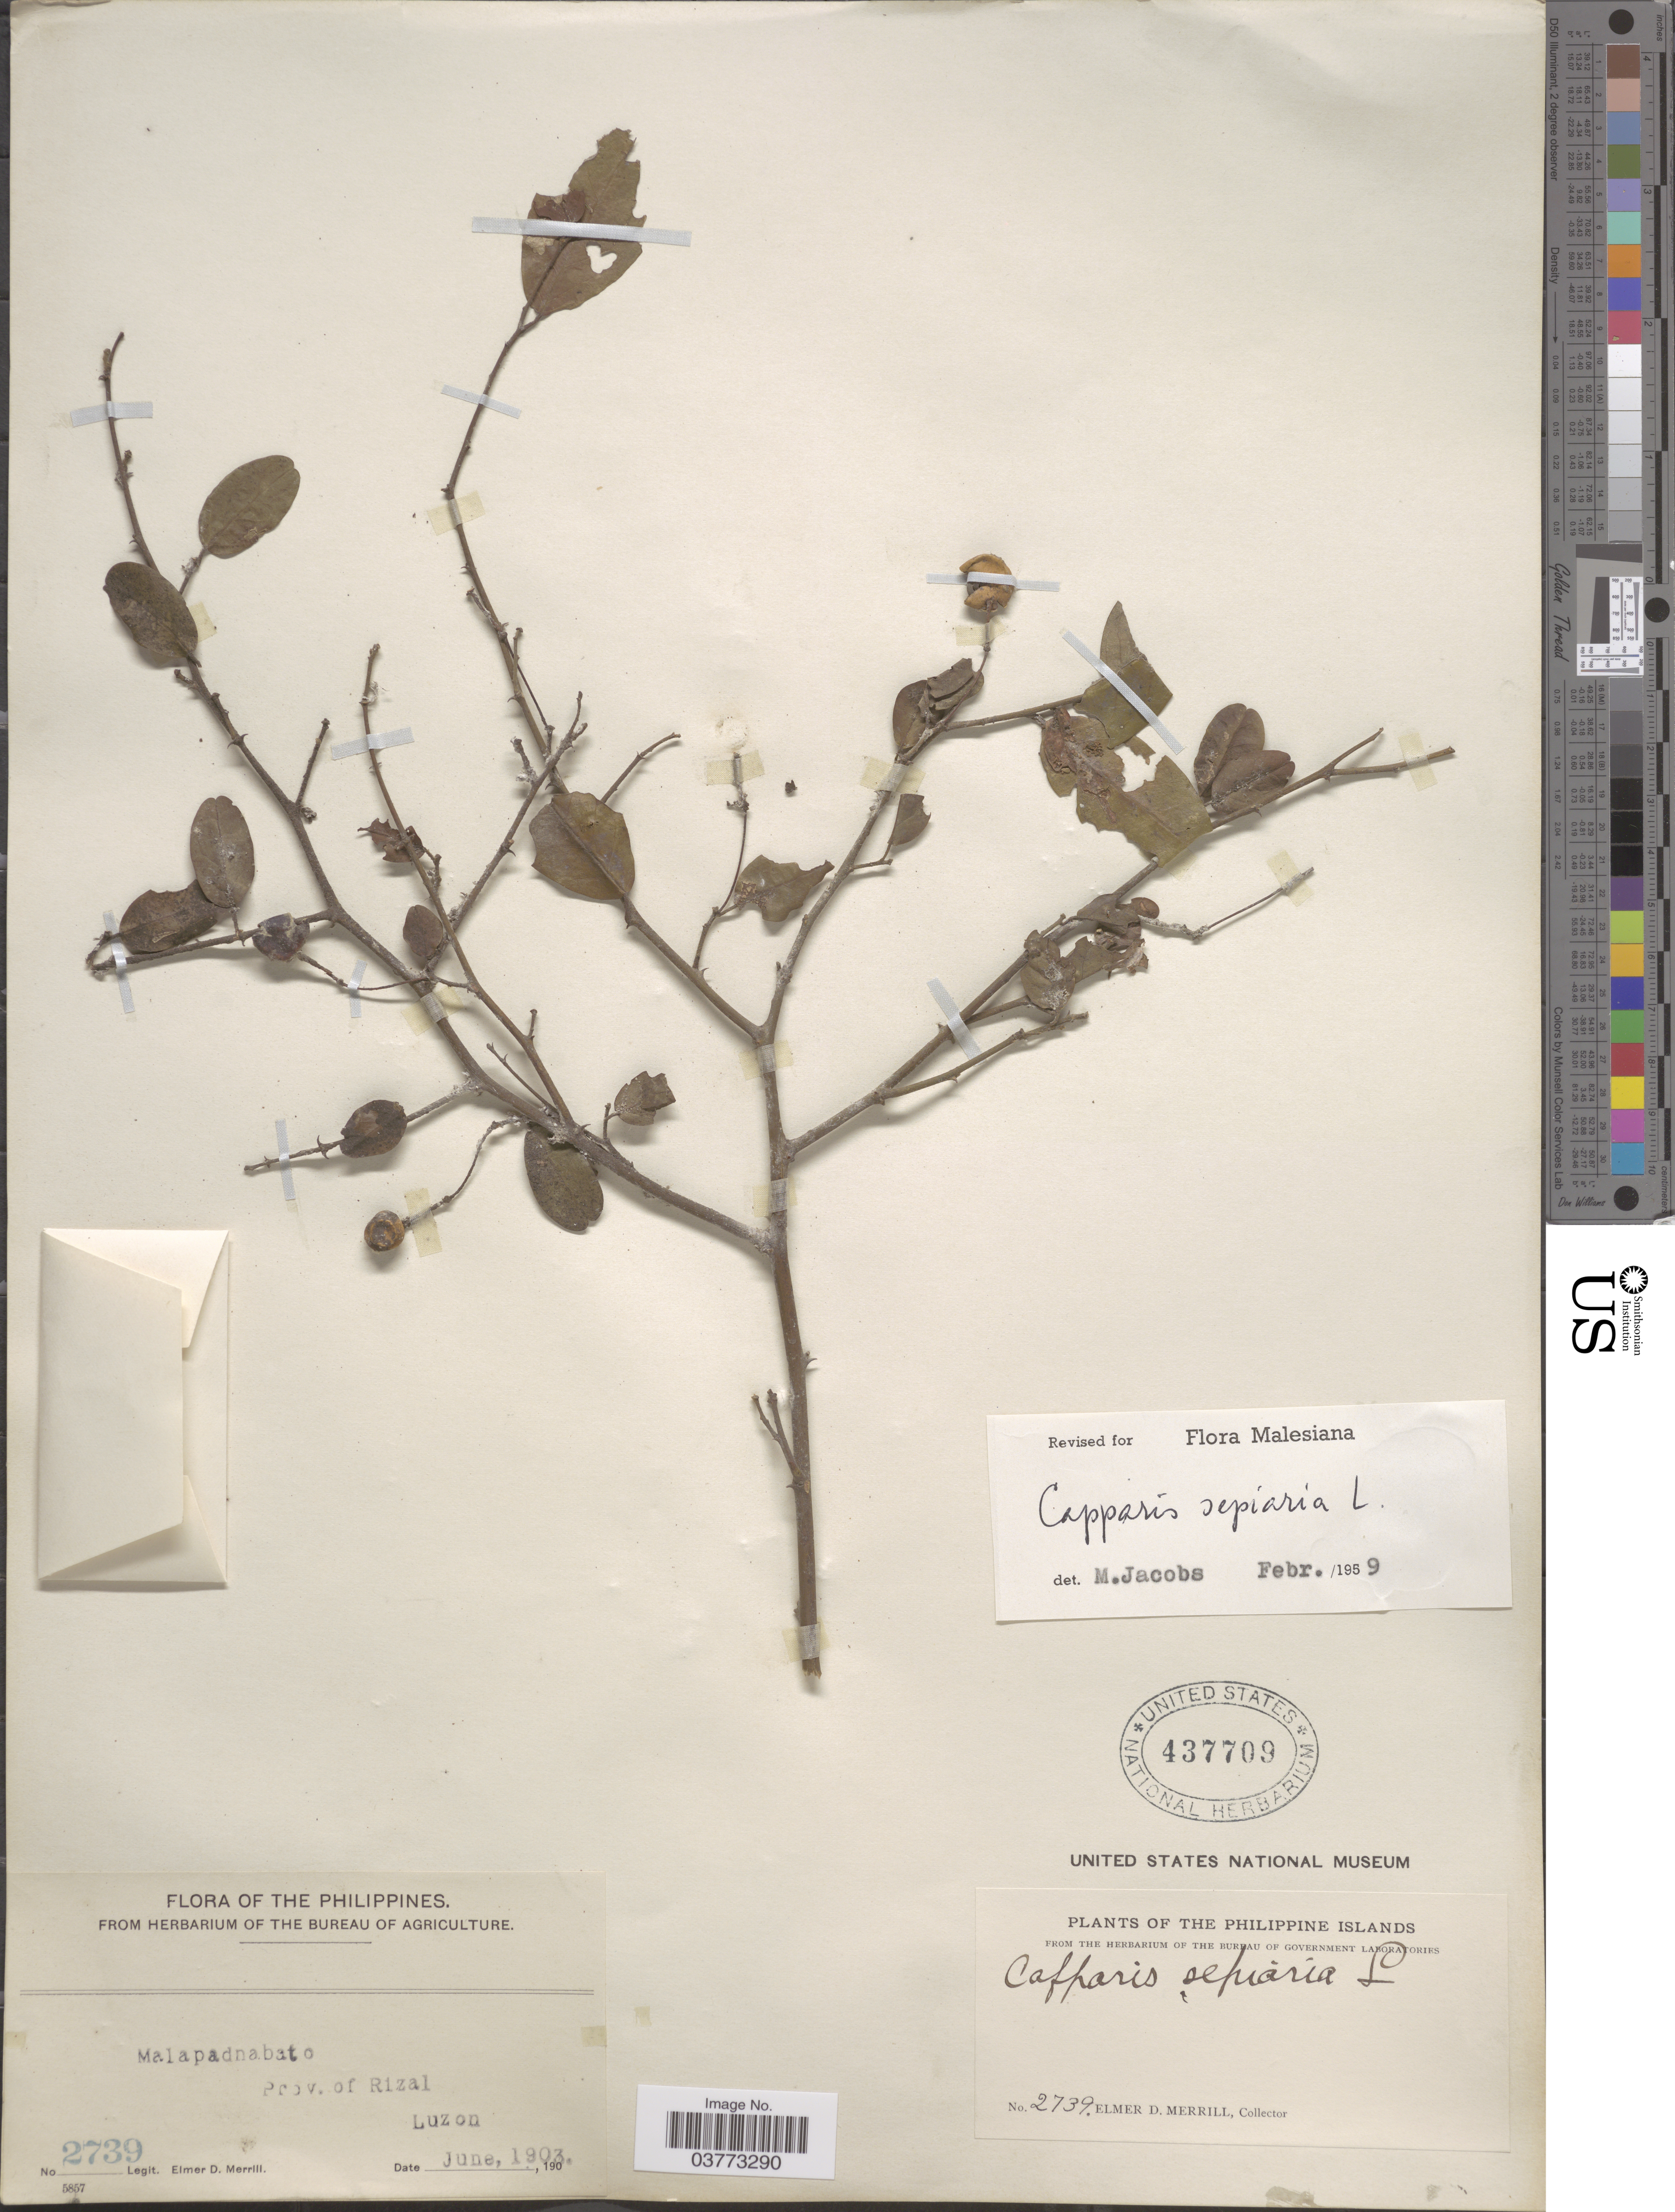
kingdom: Plantae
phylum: Tracheophyta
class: Magnoliopsida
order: Brassicales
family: Capparaceae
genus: Capparis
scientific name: Capparis sepiaria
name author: L.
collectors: E. D. Merrill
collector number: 2739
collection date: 1903-06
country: Philippines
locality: Malapadnabato. Prov. of Rizal. Luzon. The Philippine Islands.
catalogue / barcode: US 437709